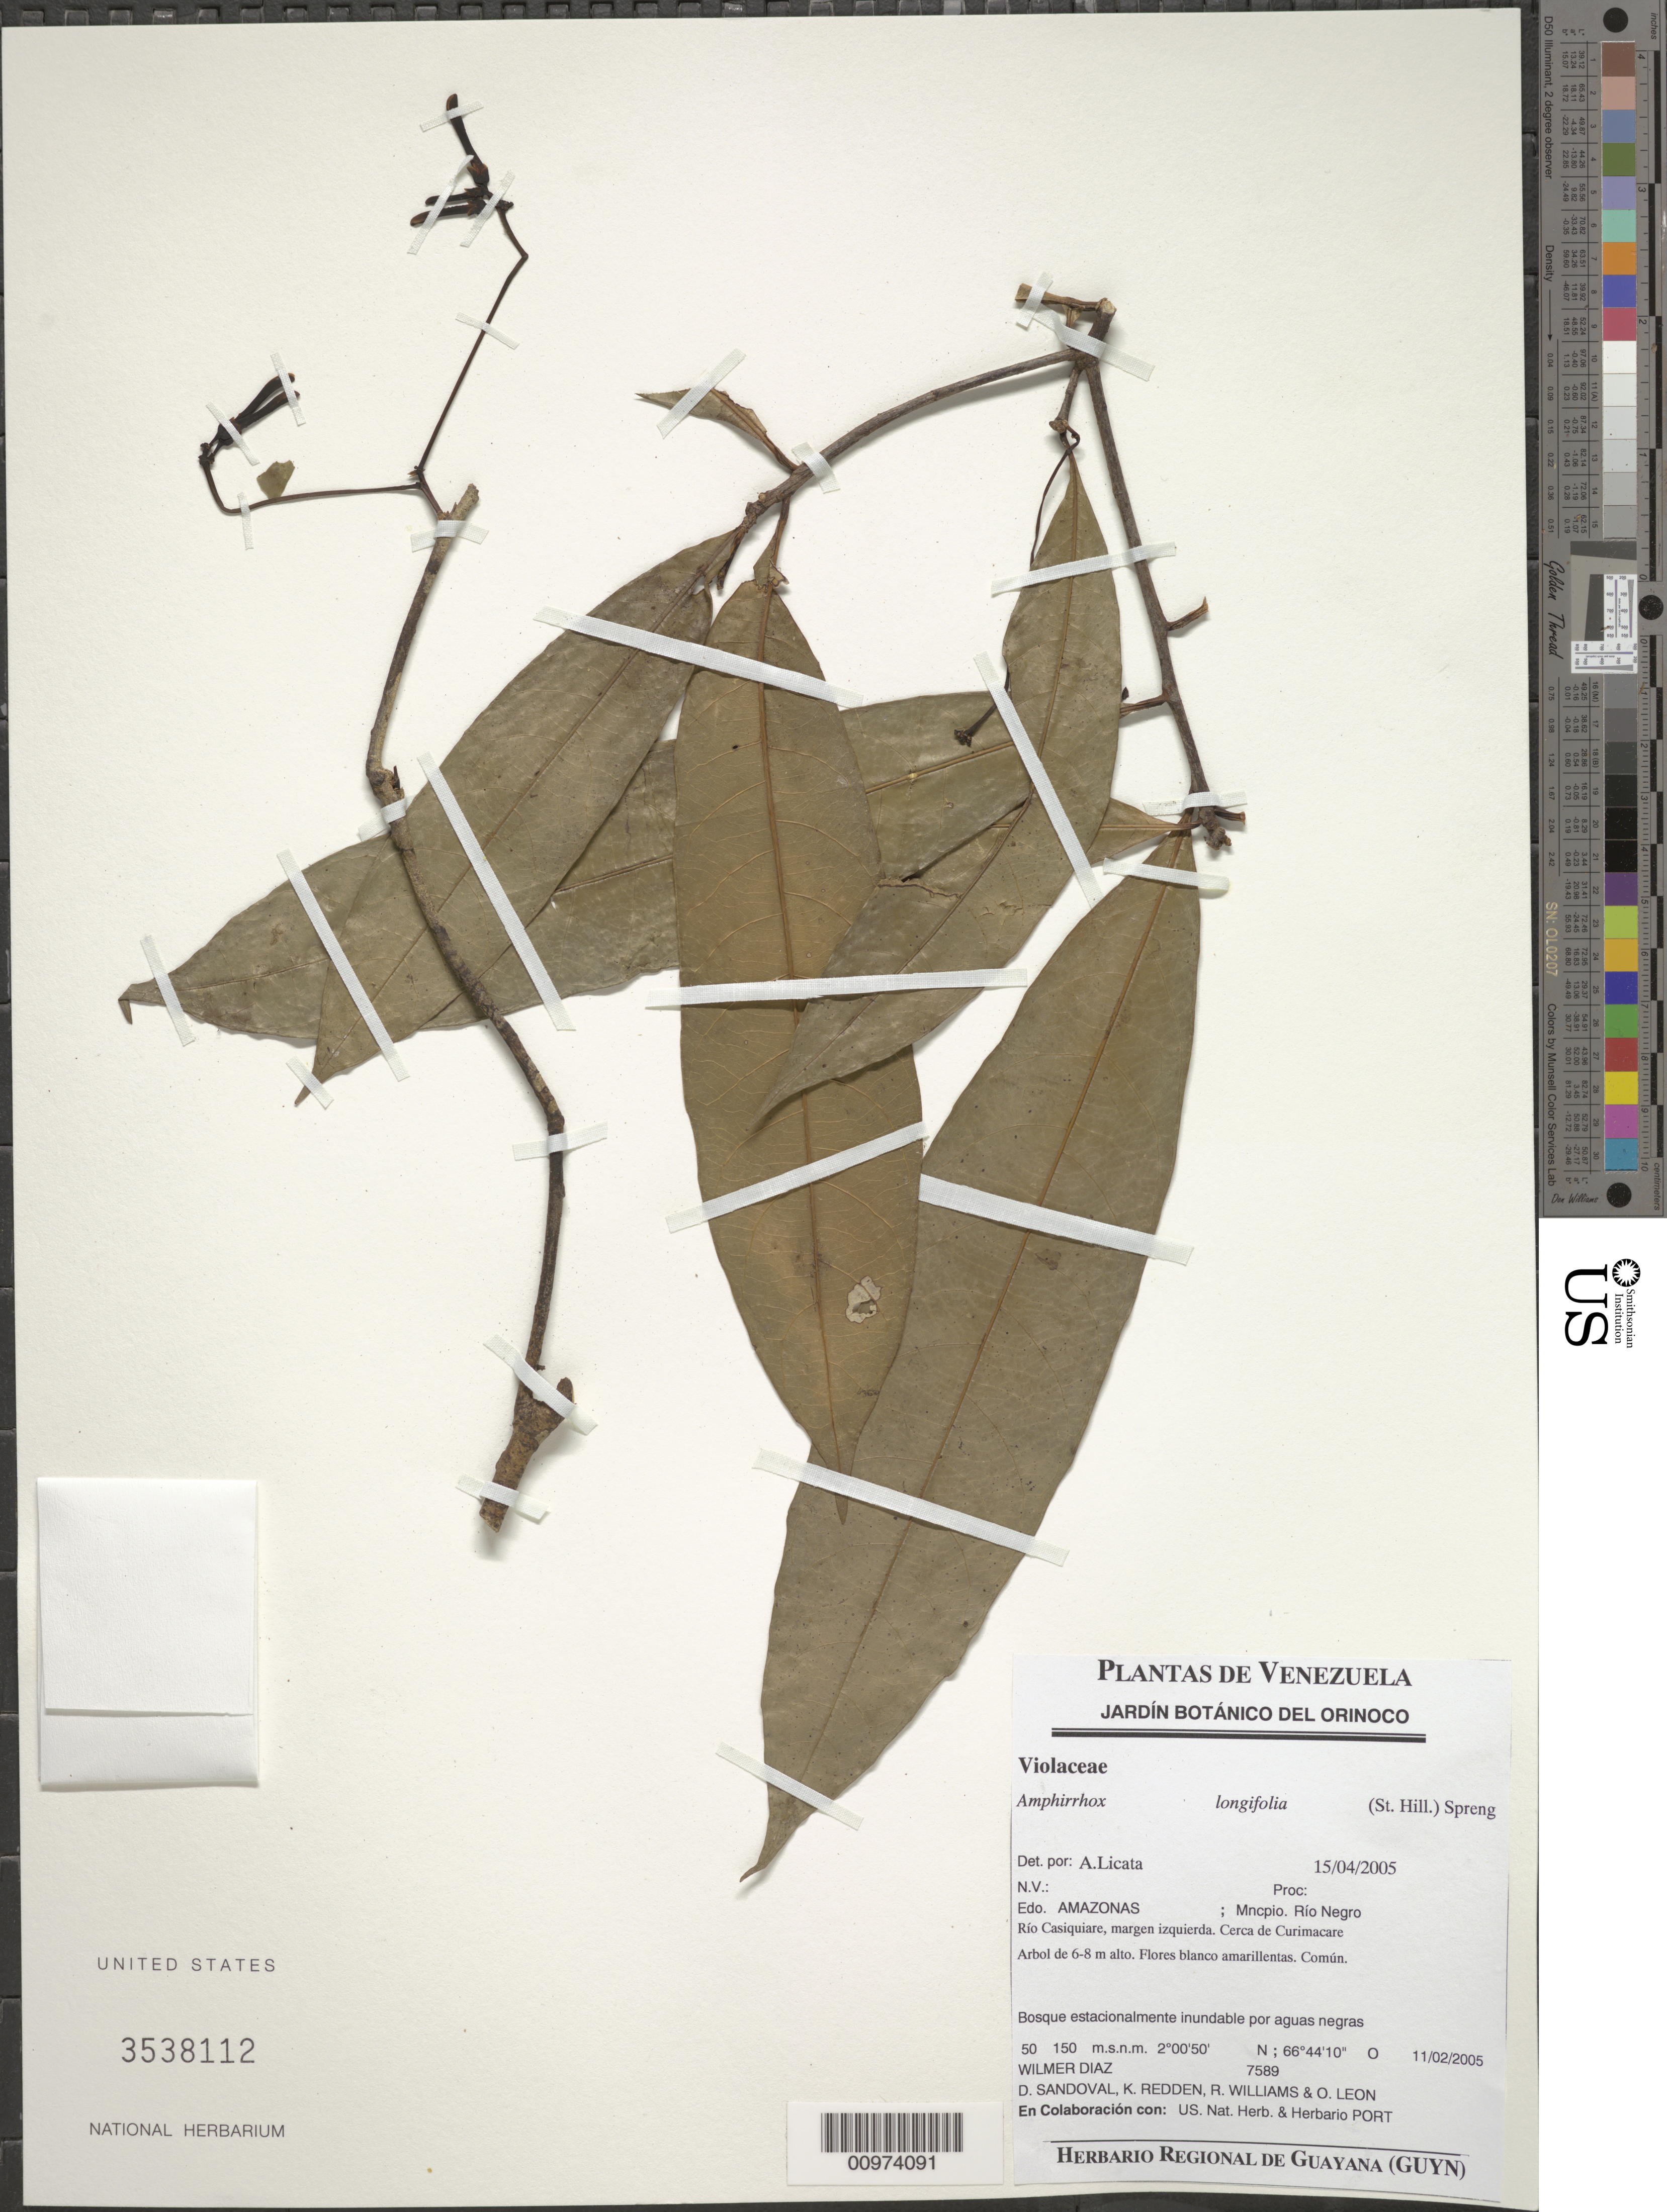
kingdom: Plantae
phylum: Tracheophyta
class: Magnoliopsida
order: Malpighiales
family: Violaceae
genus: Amphirrhox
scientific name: Amphirrhox longifolia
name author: (A. St.-Hil.) Spreng.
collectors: W. Díaz P., D. Sandoval, K. M. Redden, R. Williams & O. León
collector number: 7589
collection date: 2005-02-11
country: Venezuela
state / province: Amazonas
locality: Mncpio. Río Negro. Río Casiquiare, margen izquierda. Cerca de Curimacare.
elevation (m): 50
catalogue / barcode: US 3538112